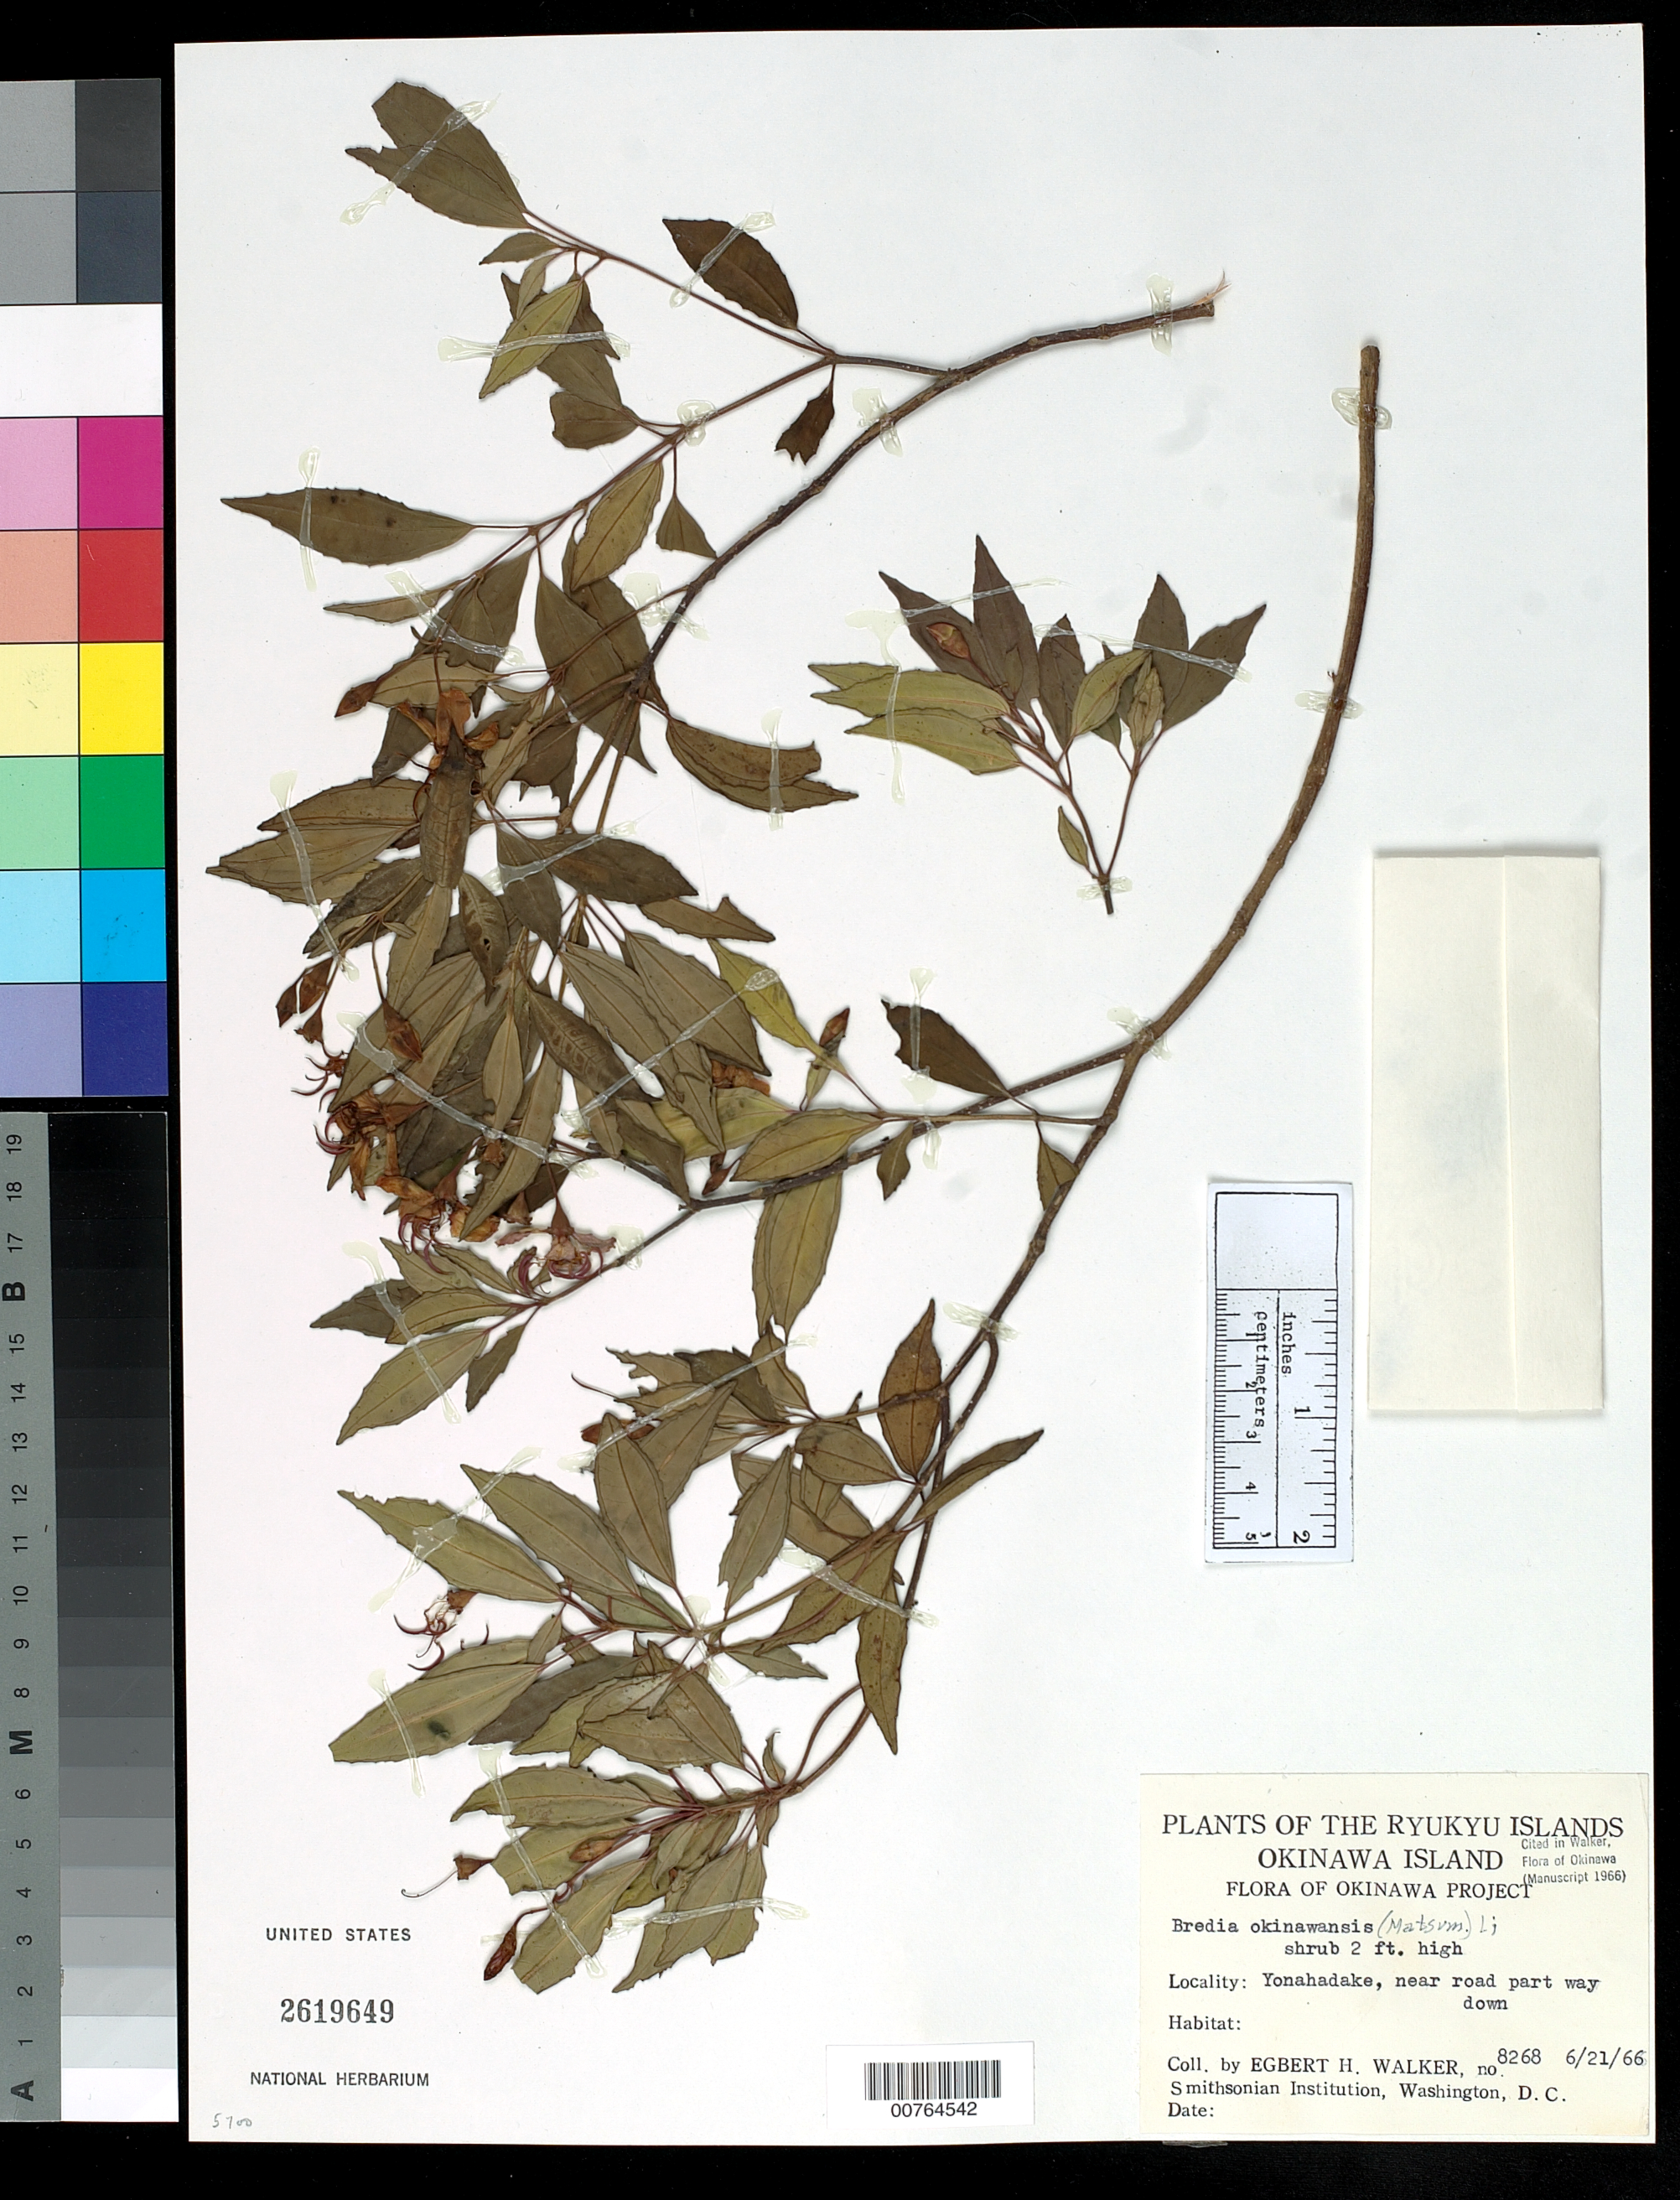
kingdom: Plantae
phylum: Tracheophyta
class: Magnoliopsida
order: Myrtales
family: Melastomataceae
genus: Tashiroea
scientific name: Tashiroea okinawensis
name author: Matsum.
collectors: E. H. Walker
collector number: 8268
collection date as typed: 21 Jun 1966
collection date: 1966-06-21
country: Japan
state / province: Okinawa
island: Okinawa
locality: Yonahadake.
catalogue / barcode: US 2619649